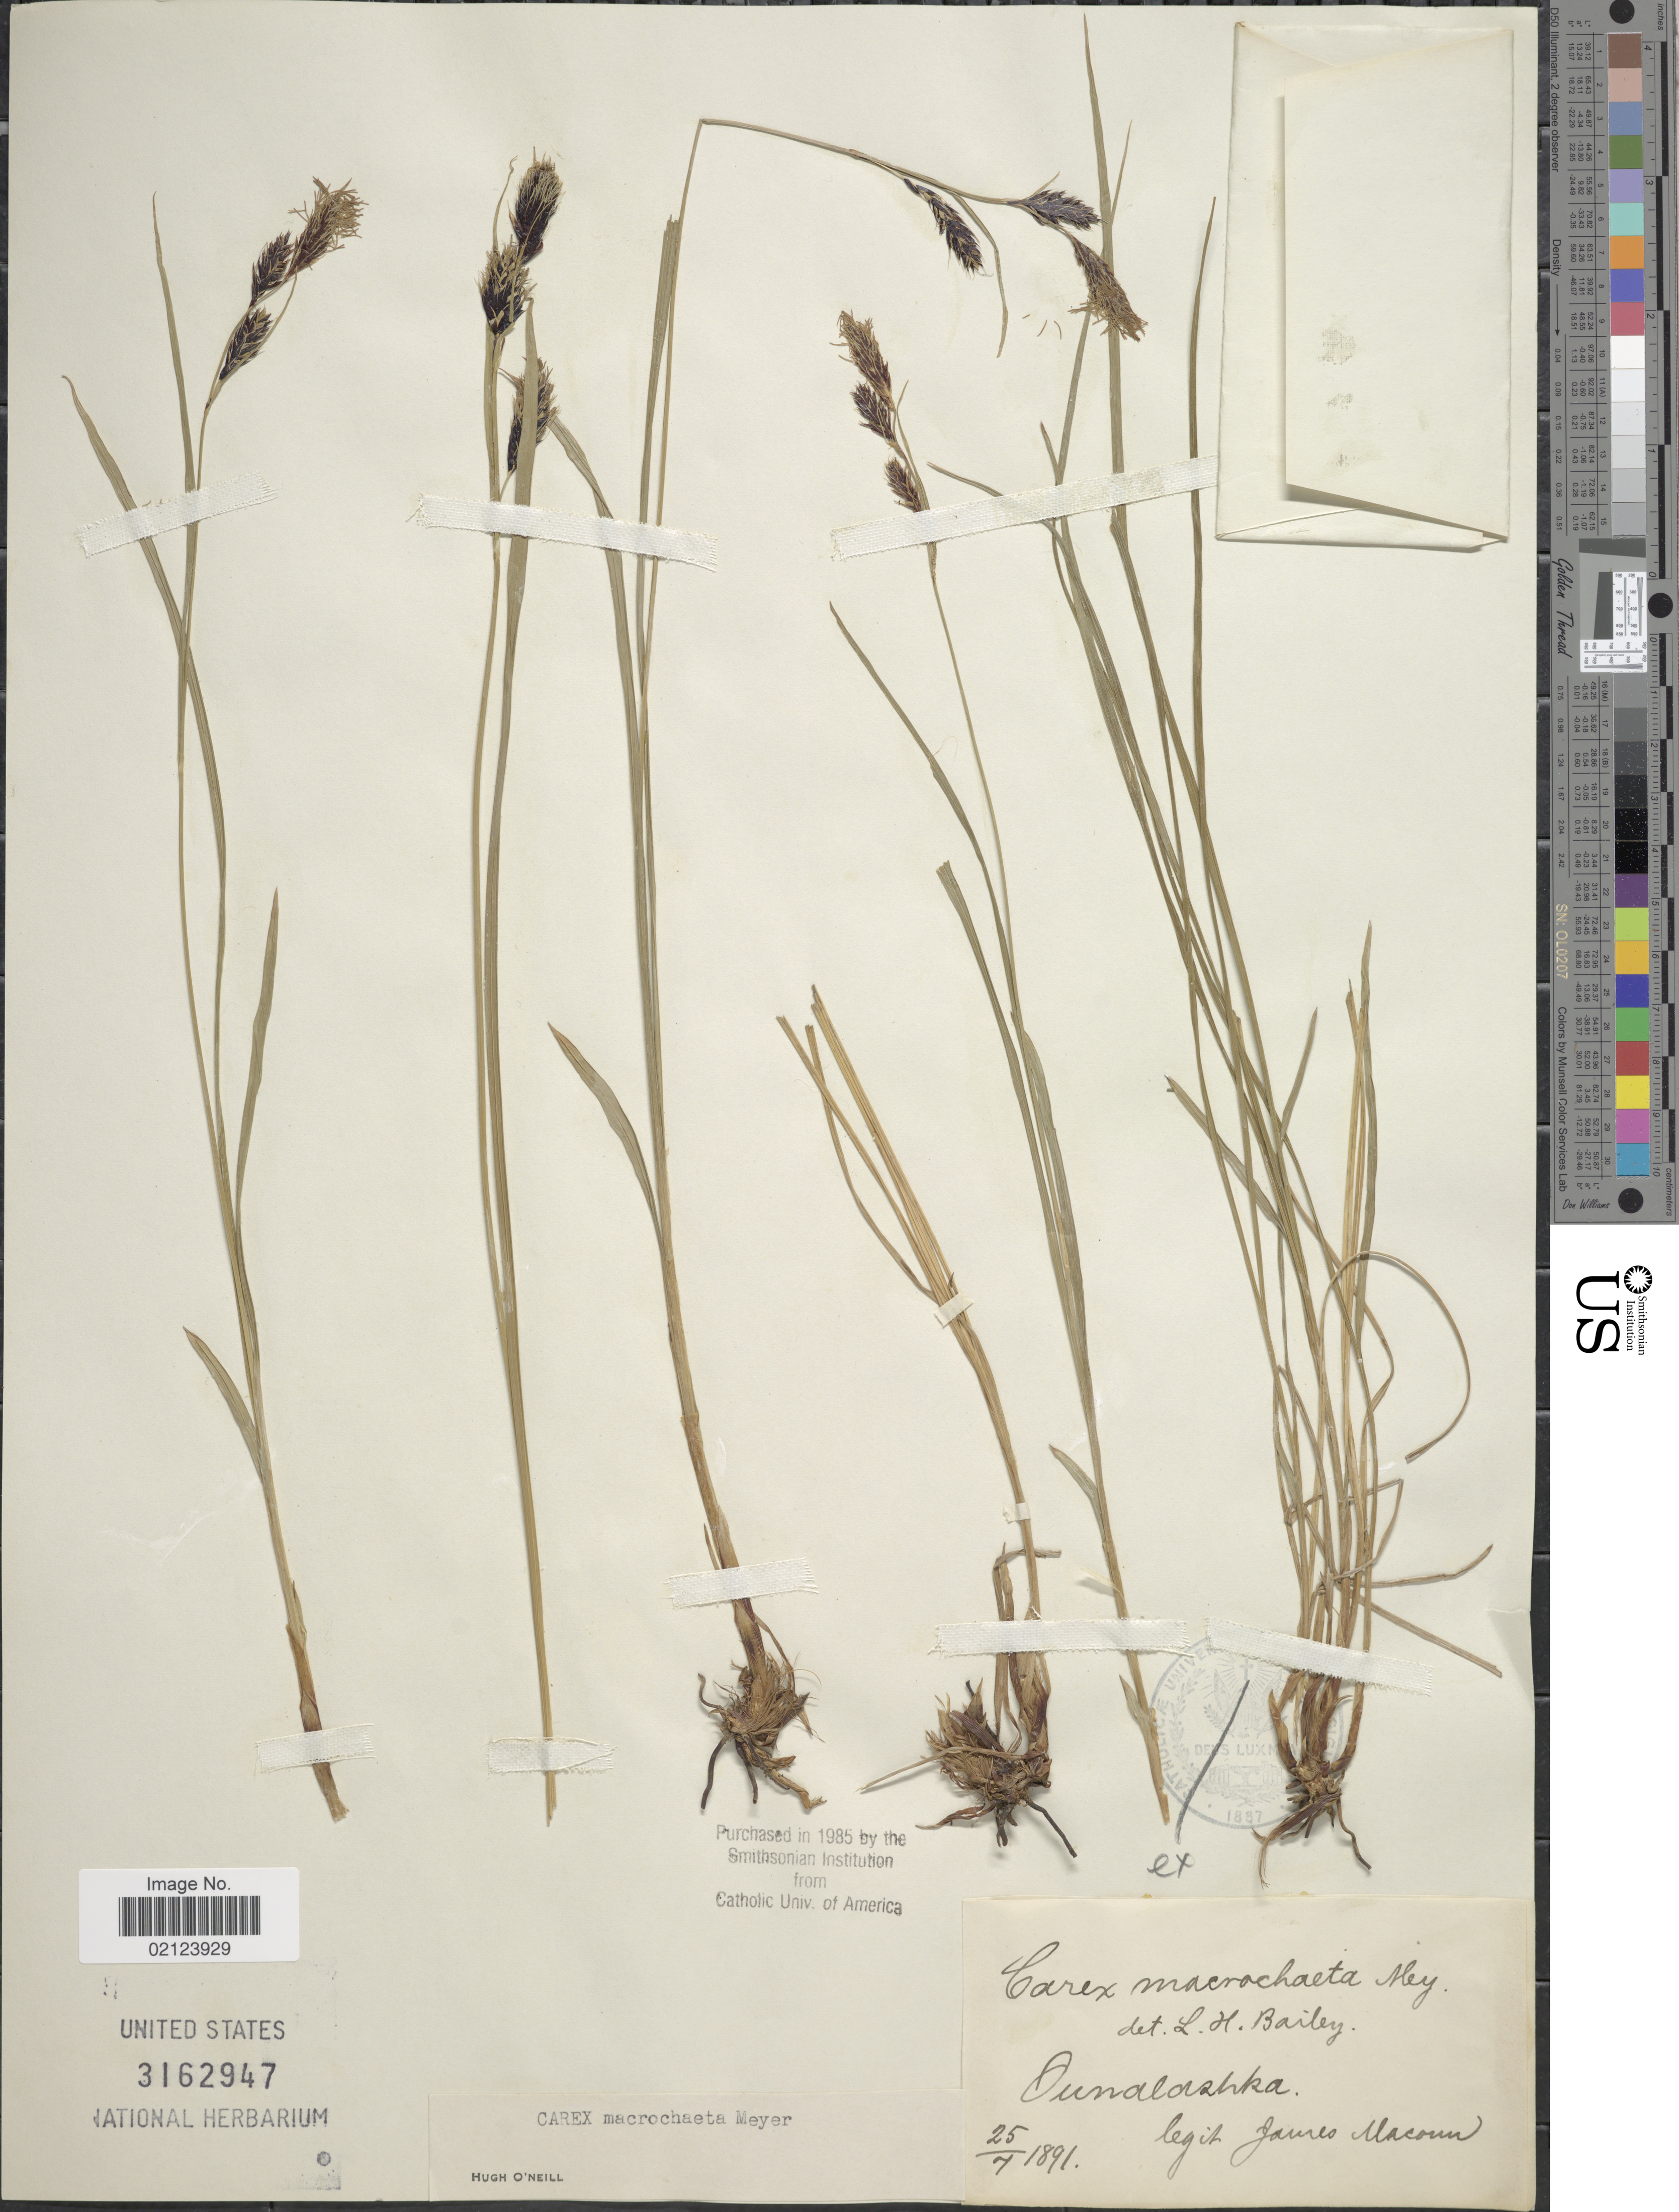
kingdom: Plantae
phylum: Tracheophyta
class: Liliopsida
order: Poales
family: Cyperaceae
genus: Carex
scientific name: Carex macrochaeta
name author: C.A. Mey.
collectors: J. M. Macoun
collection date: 1891-07-25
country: United States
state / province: Alaska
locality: Ounalashka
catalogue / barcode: US 3162947